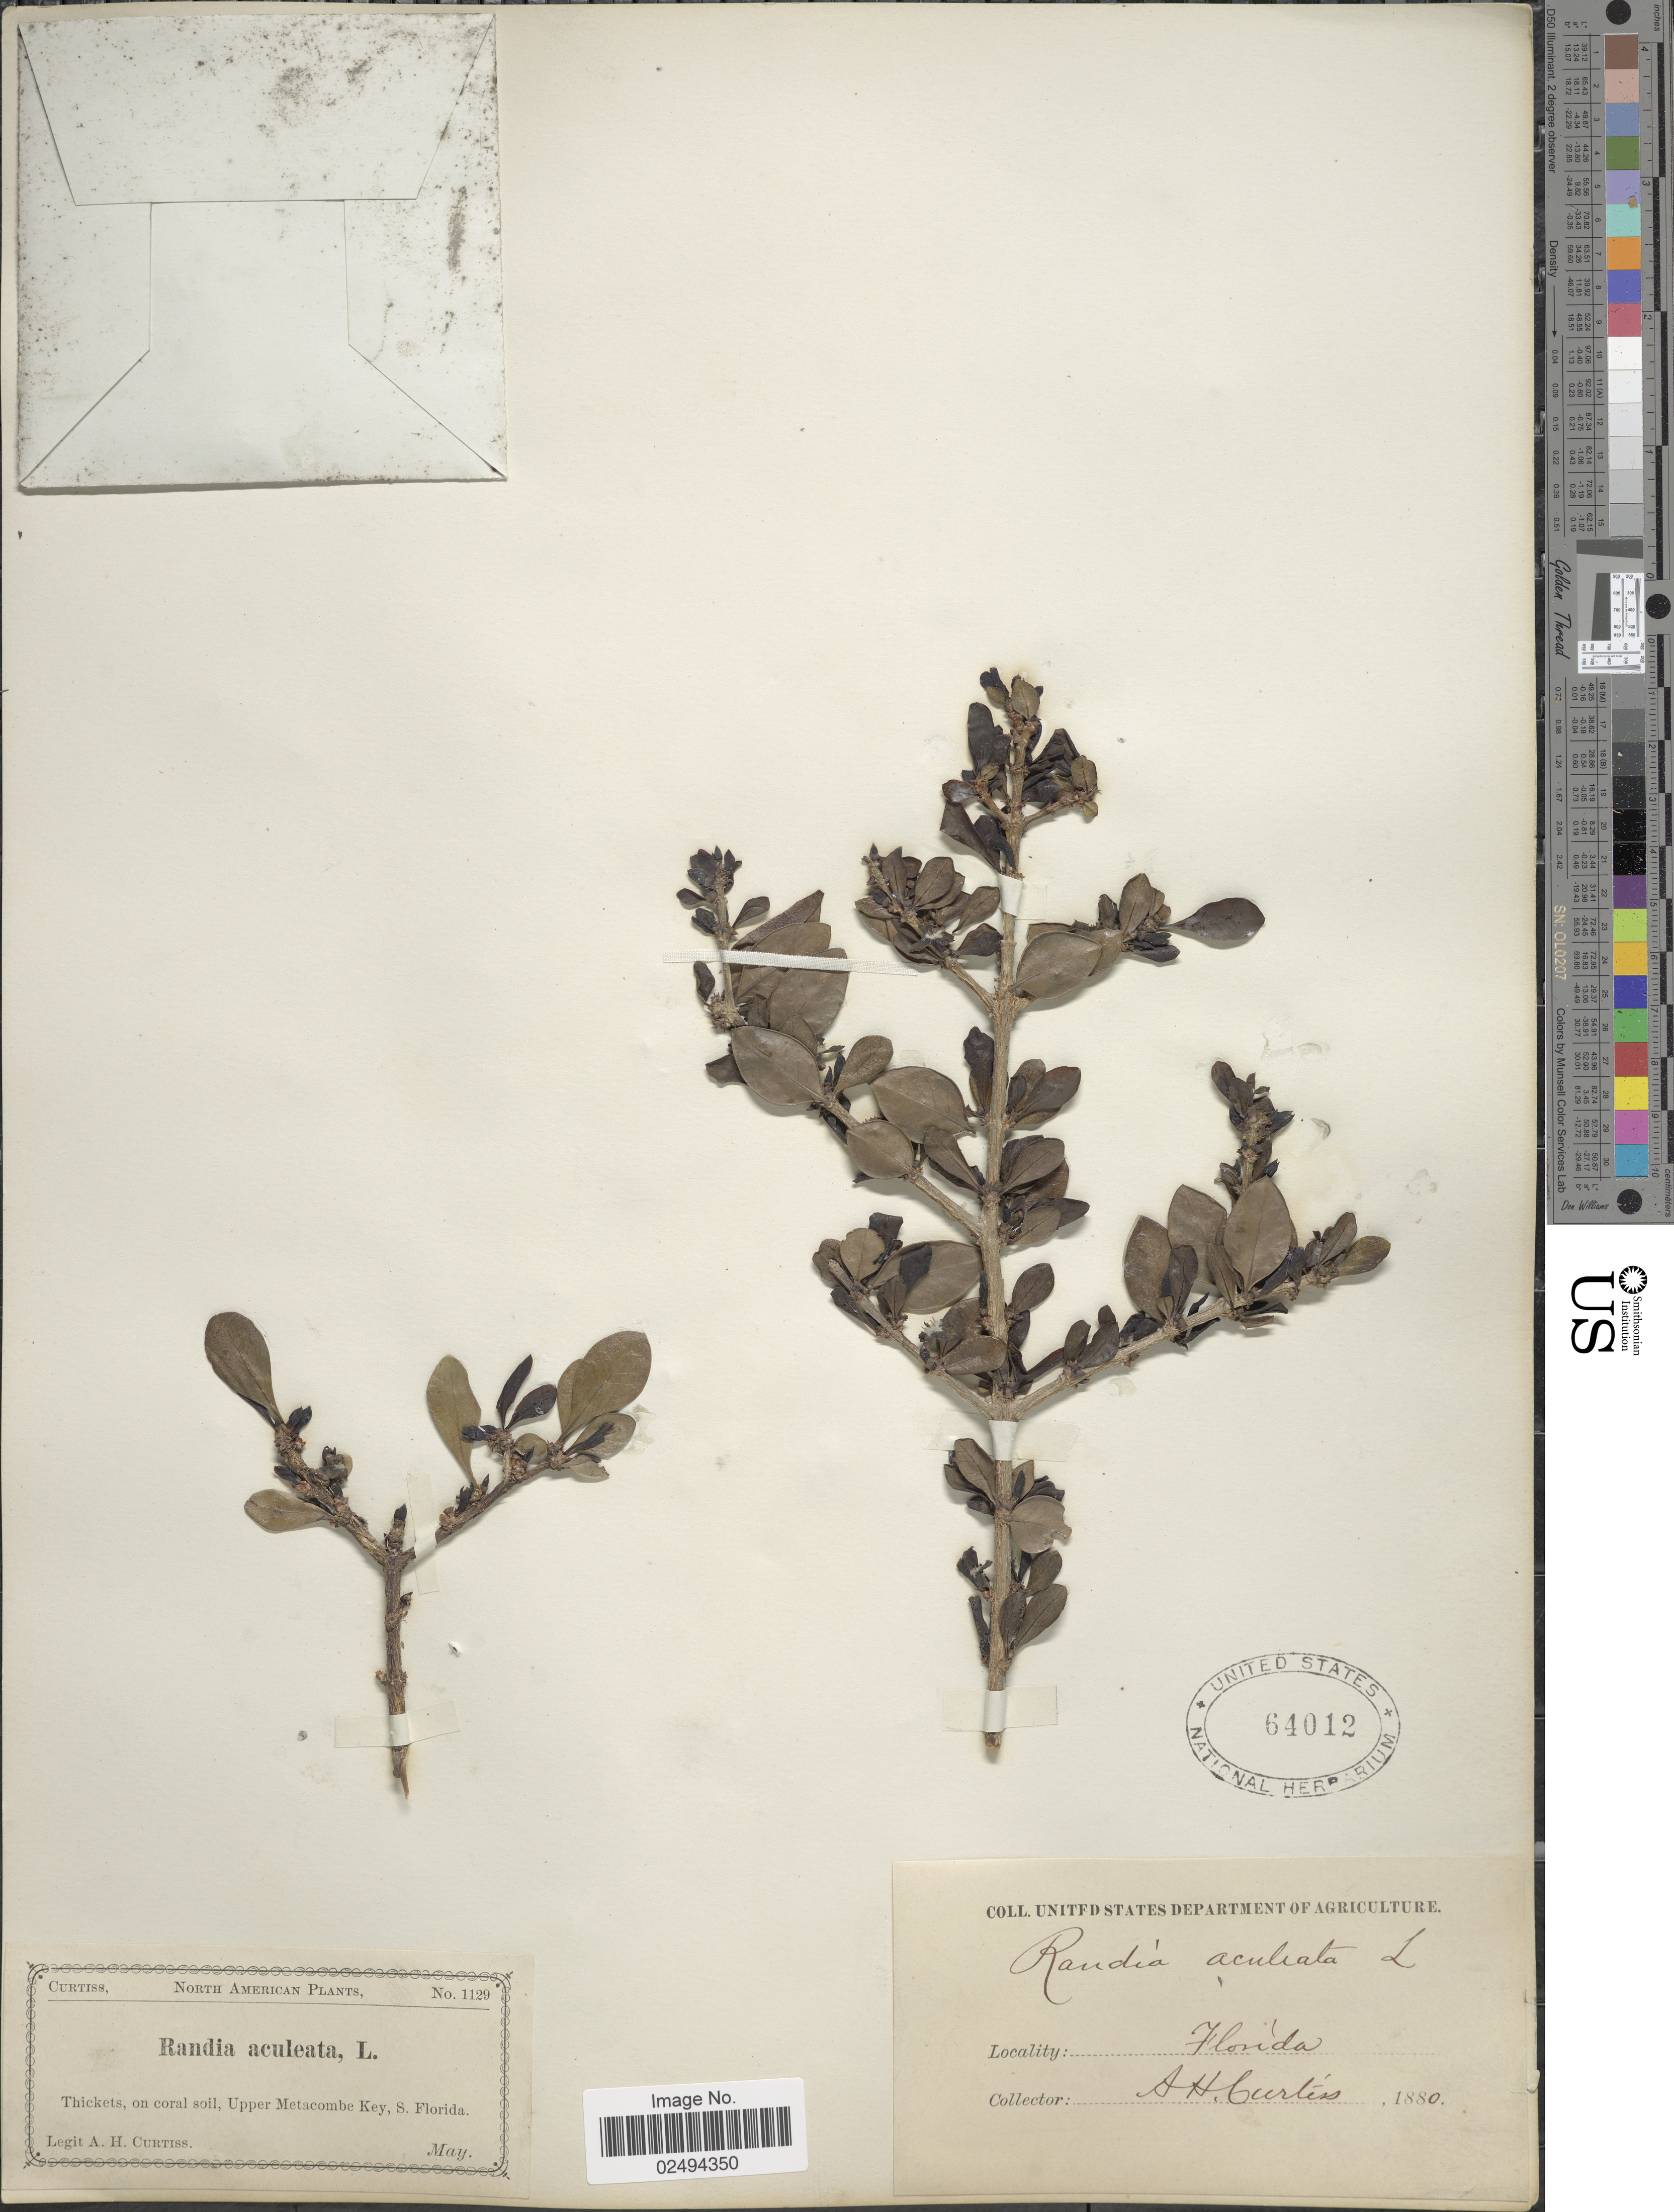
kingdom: Plantae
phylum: Tracheophyta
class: Magnoliopsida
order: Gentianales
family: Rubiaceae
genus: Randia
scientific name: Randia aculeata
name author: L.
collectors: A. H. Curtiss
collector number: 1129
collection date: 1880-05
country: United States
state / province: Florida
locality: Thickets, on coral soil, Upper Metacombe Key, S. Florida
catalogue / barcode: US 64012